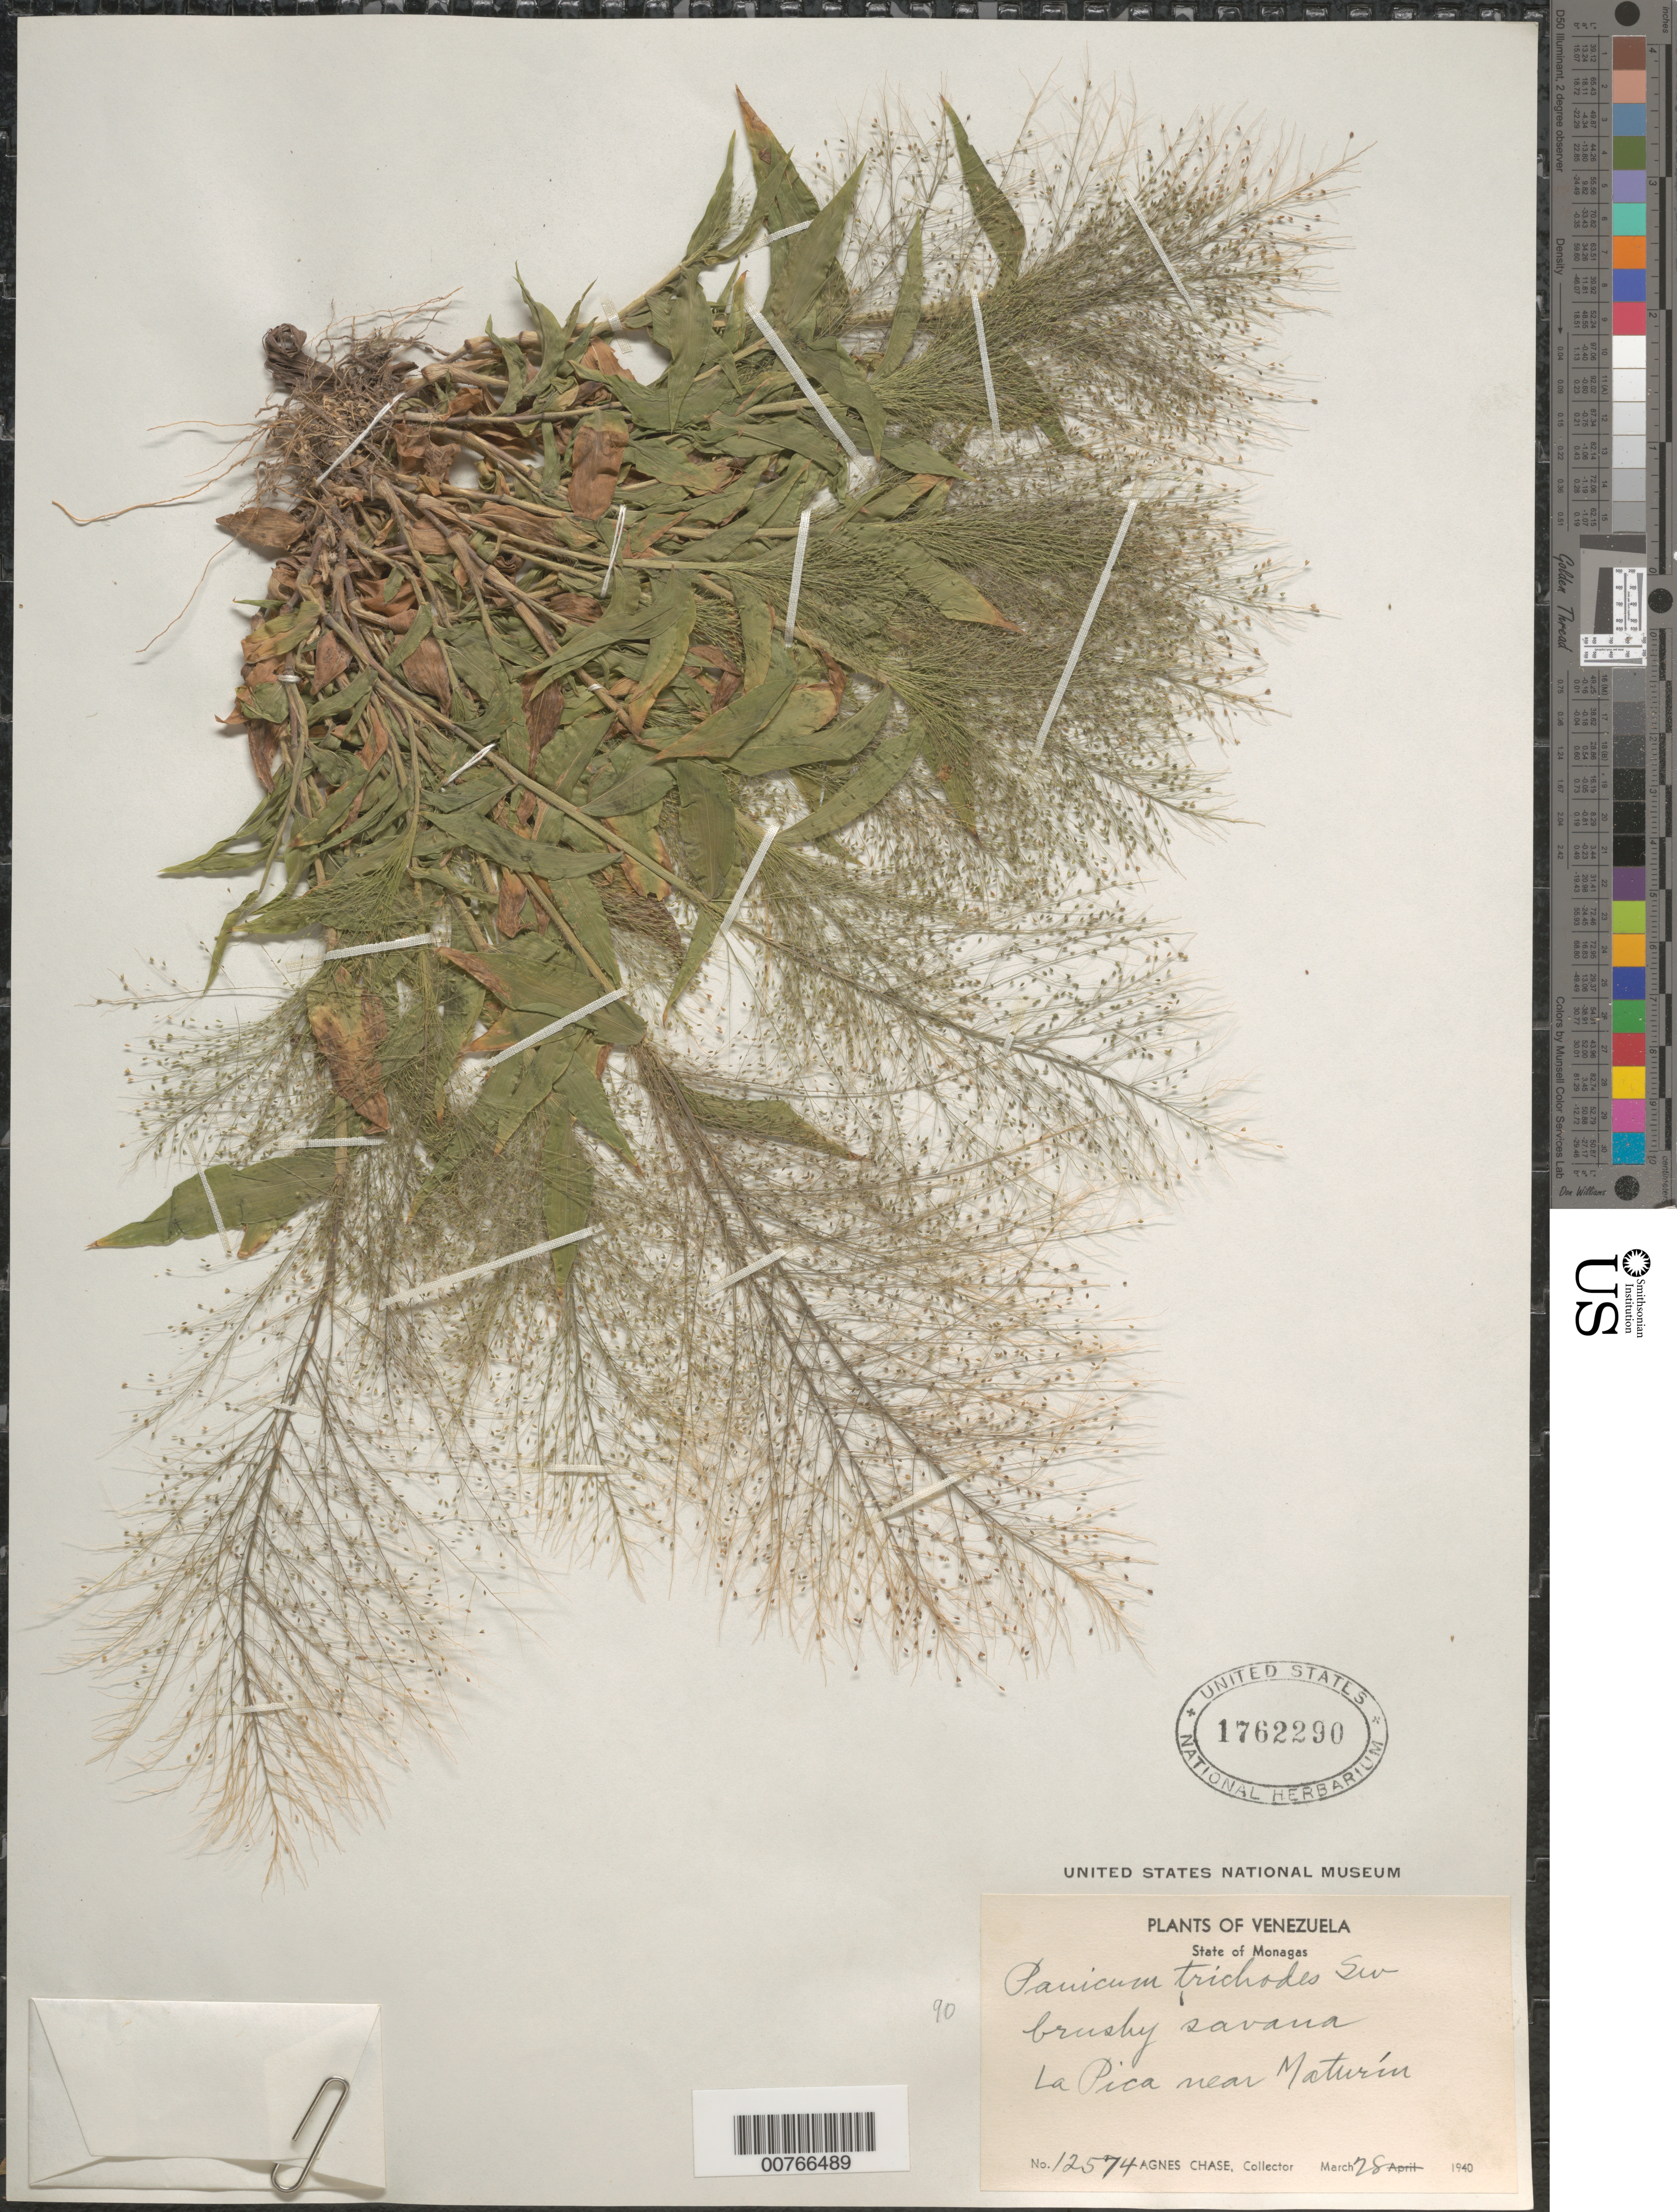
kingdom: Plantae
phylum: Tracheophyta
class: Liliopsida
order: Poales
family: Poaceae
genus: Panicum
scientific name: Panicum trichoides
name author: Sw.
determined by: Chase, [M.] Agnes, (US)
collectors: A. Chase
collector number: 12574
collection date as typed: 28 Mar 1940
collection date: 1940-03-28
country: Venezuela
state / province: Monagas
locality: La Pica near Maturín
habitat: brushy savana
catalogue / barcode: US 1762290